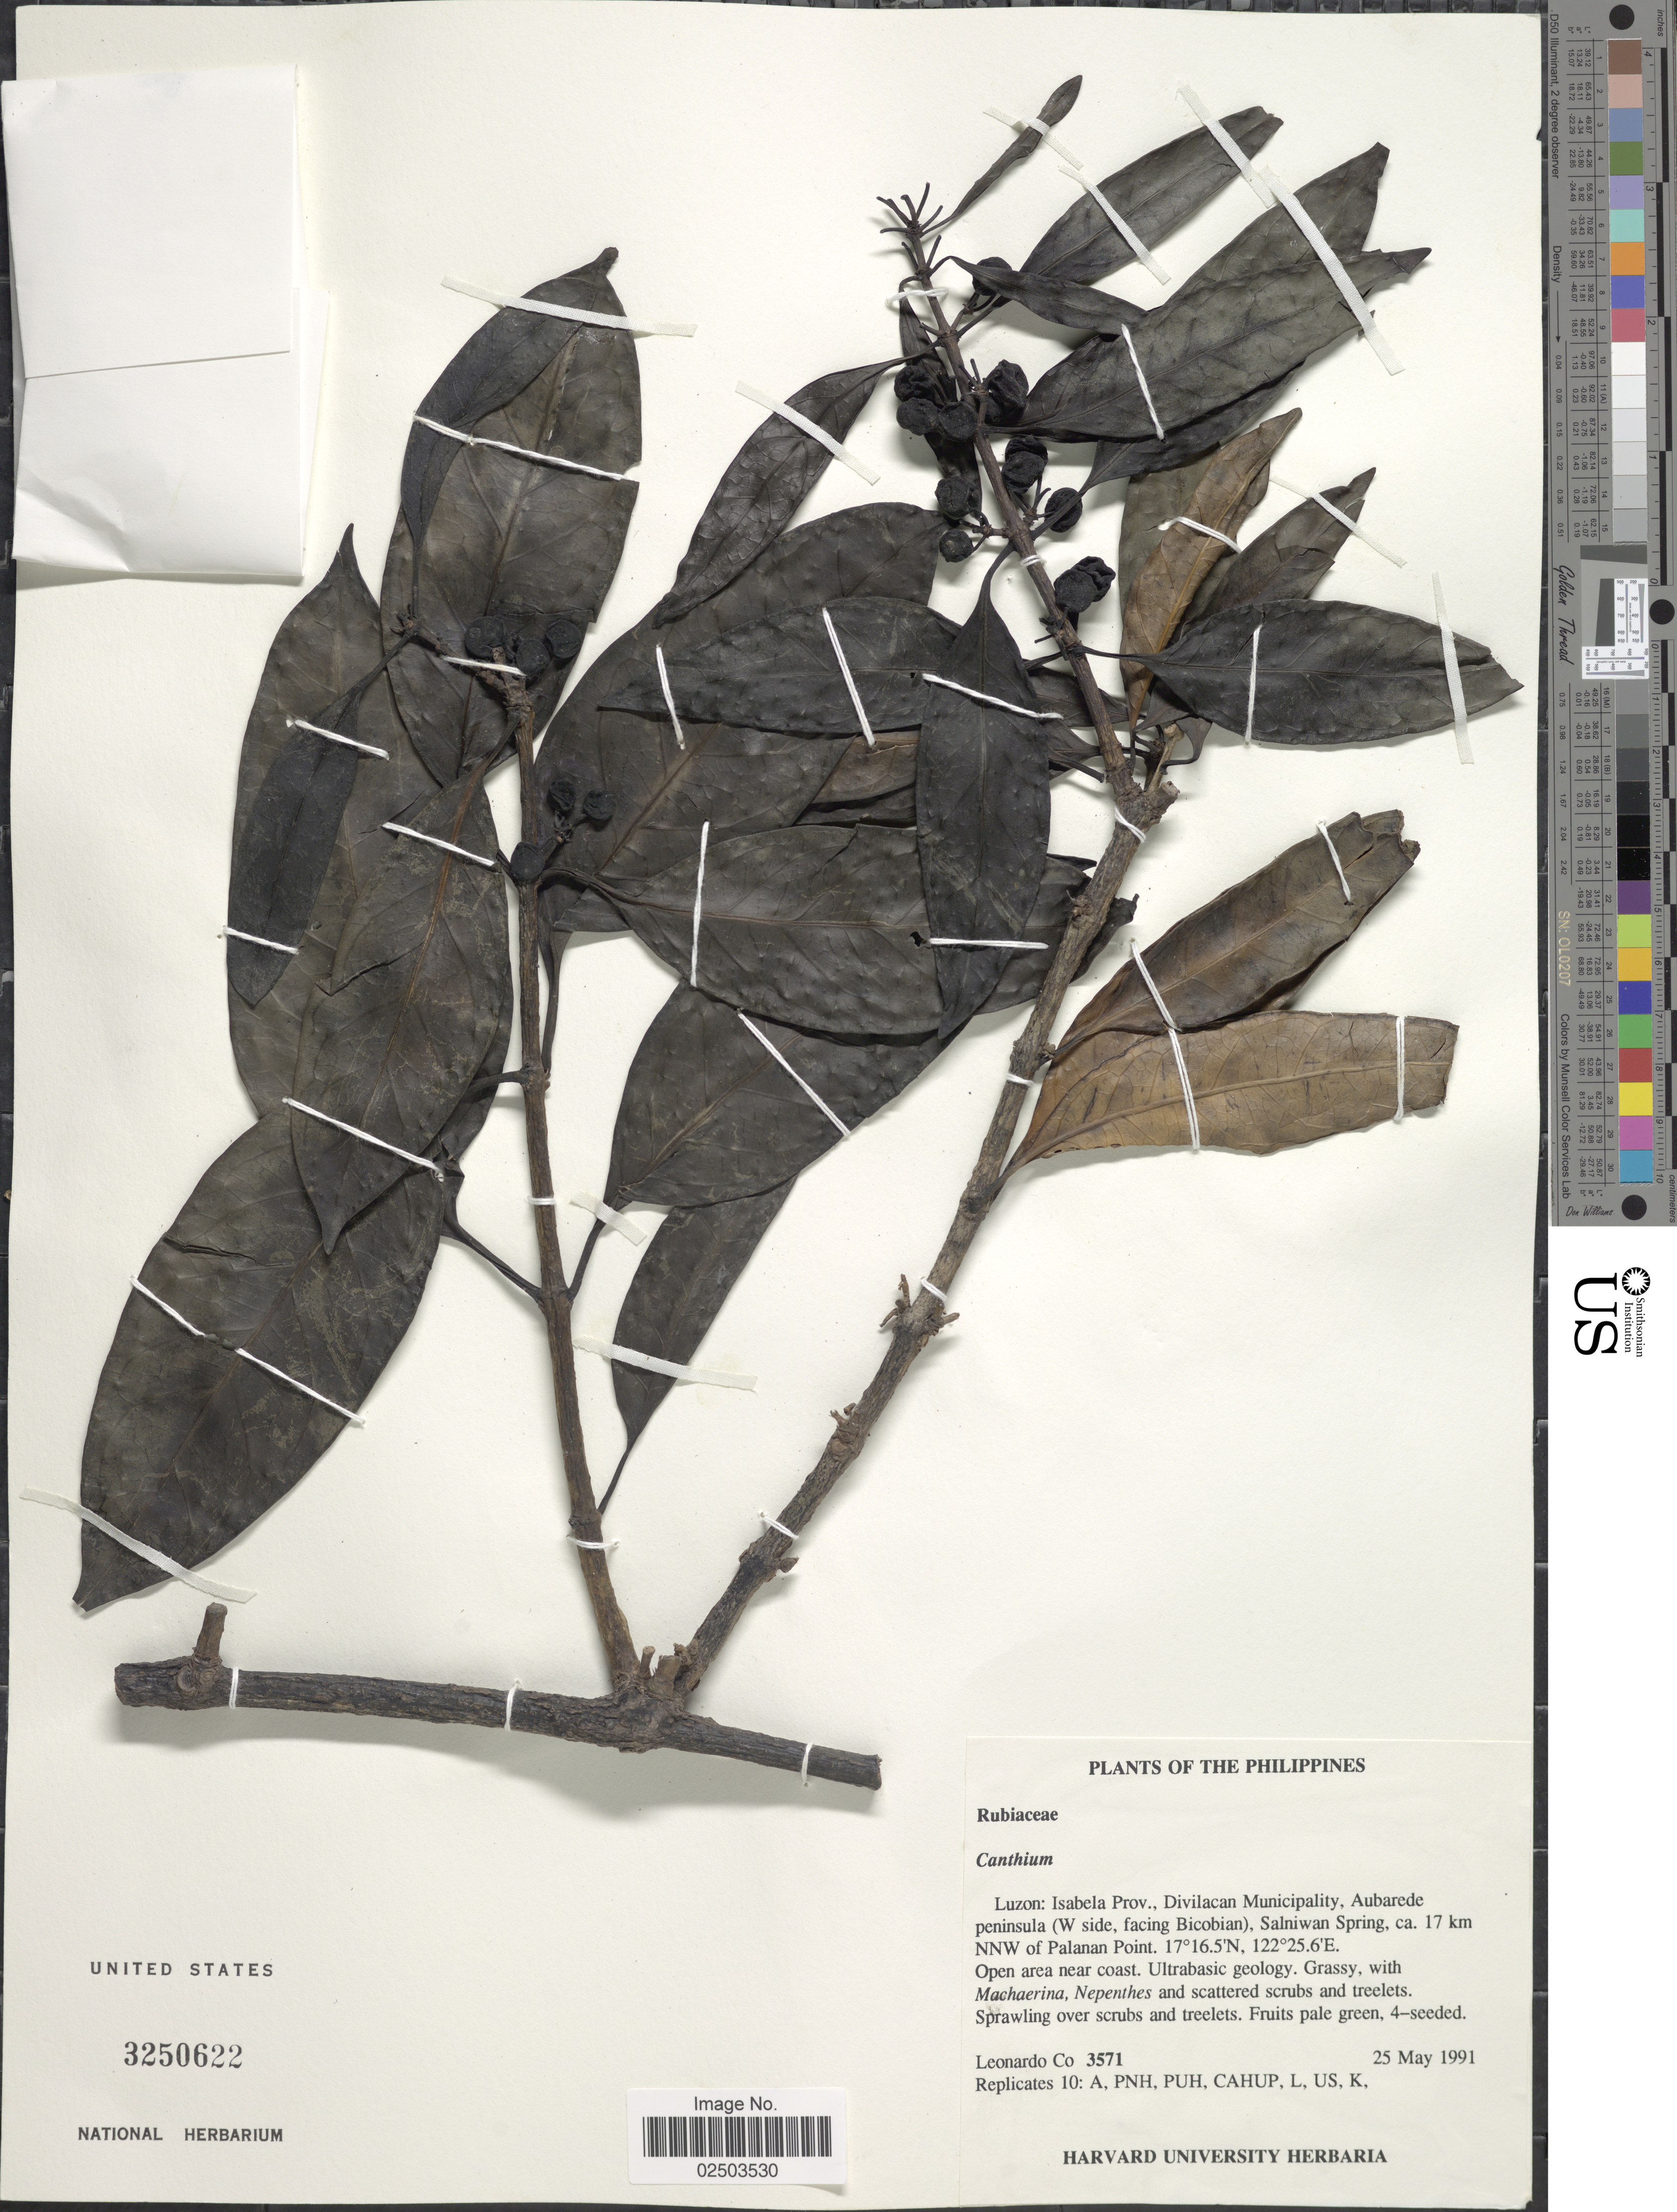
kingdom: Plantae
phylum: Tracheophyta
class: Magnoliopsida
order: Gentianales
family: Rubiaceae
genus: Bridsonia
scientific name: Bridsonia chamaedendrum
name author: (Kuntze) Verstraete & A.E. van Wyk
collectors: L. Co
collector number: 3571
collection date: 1991-05-25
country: Philippines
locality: Luzon: Isabela Prov., Divilacan Municipality, Aubarede peninsula (W side, facing Bicobian), Salniwan Spring, ca. 17 km NNW of Palanan Point, open area near coast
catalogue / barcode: US 3250622